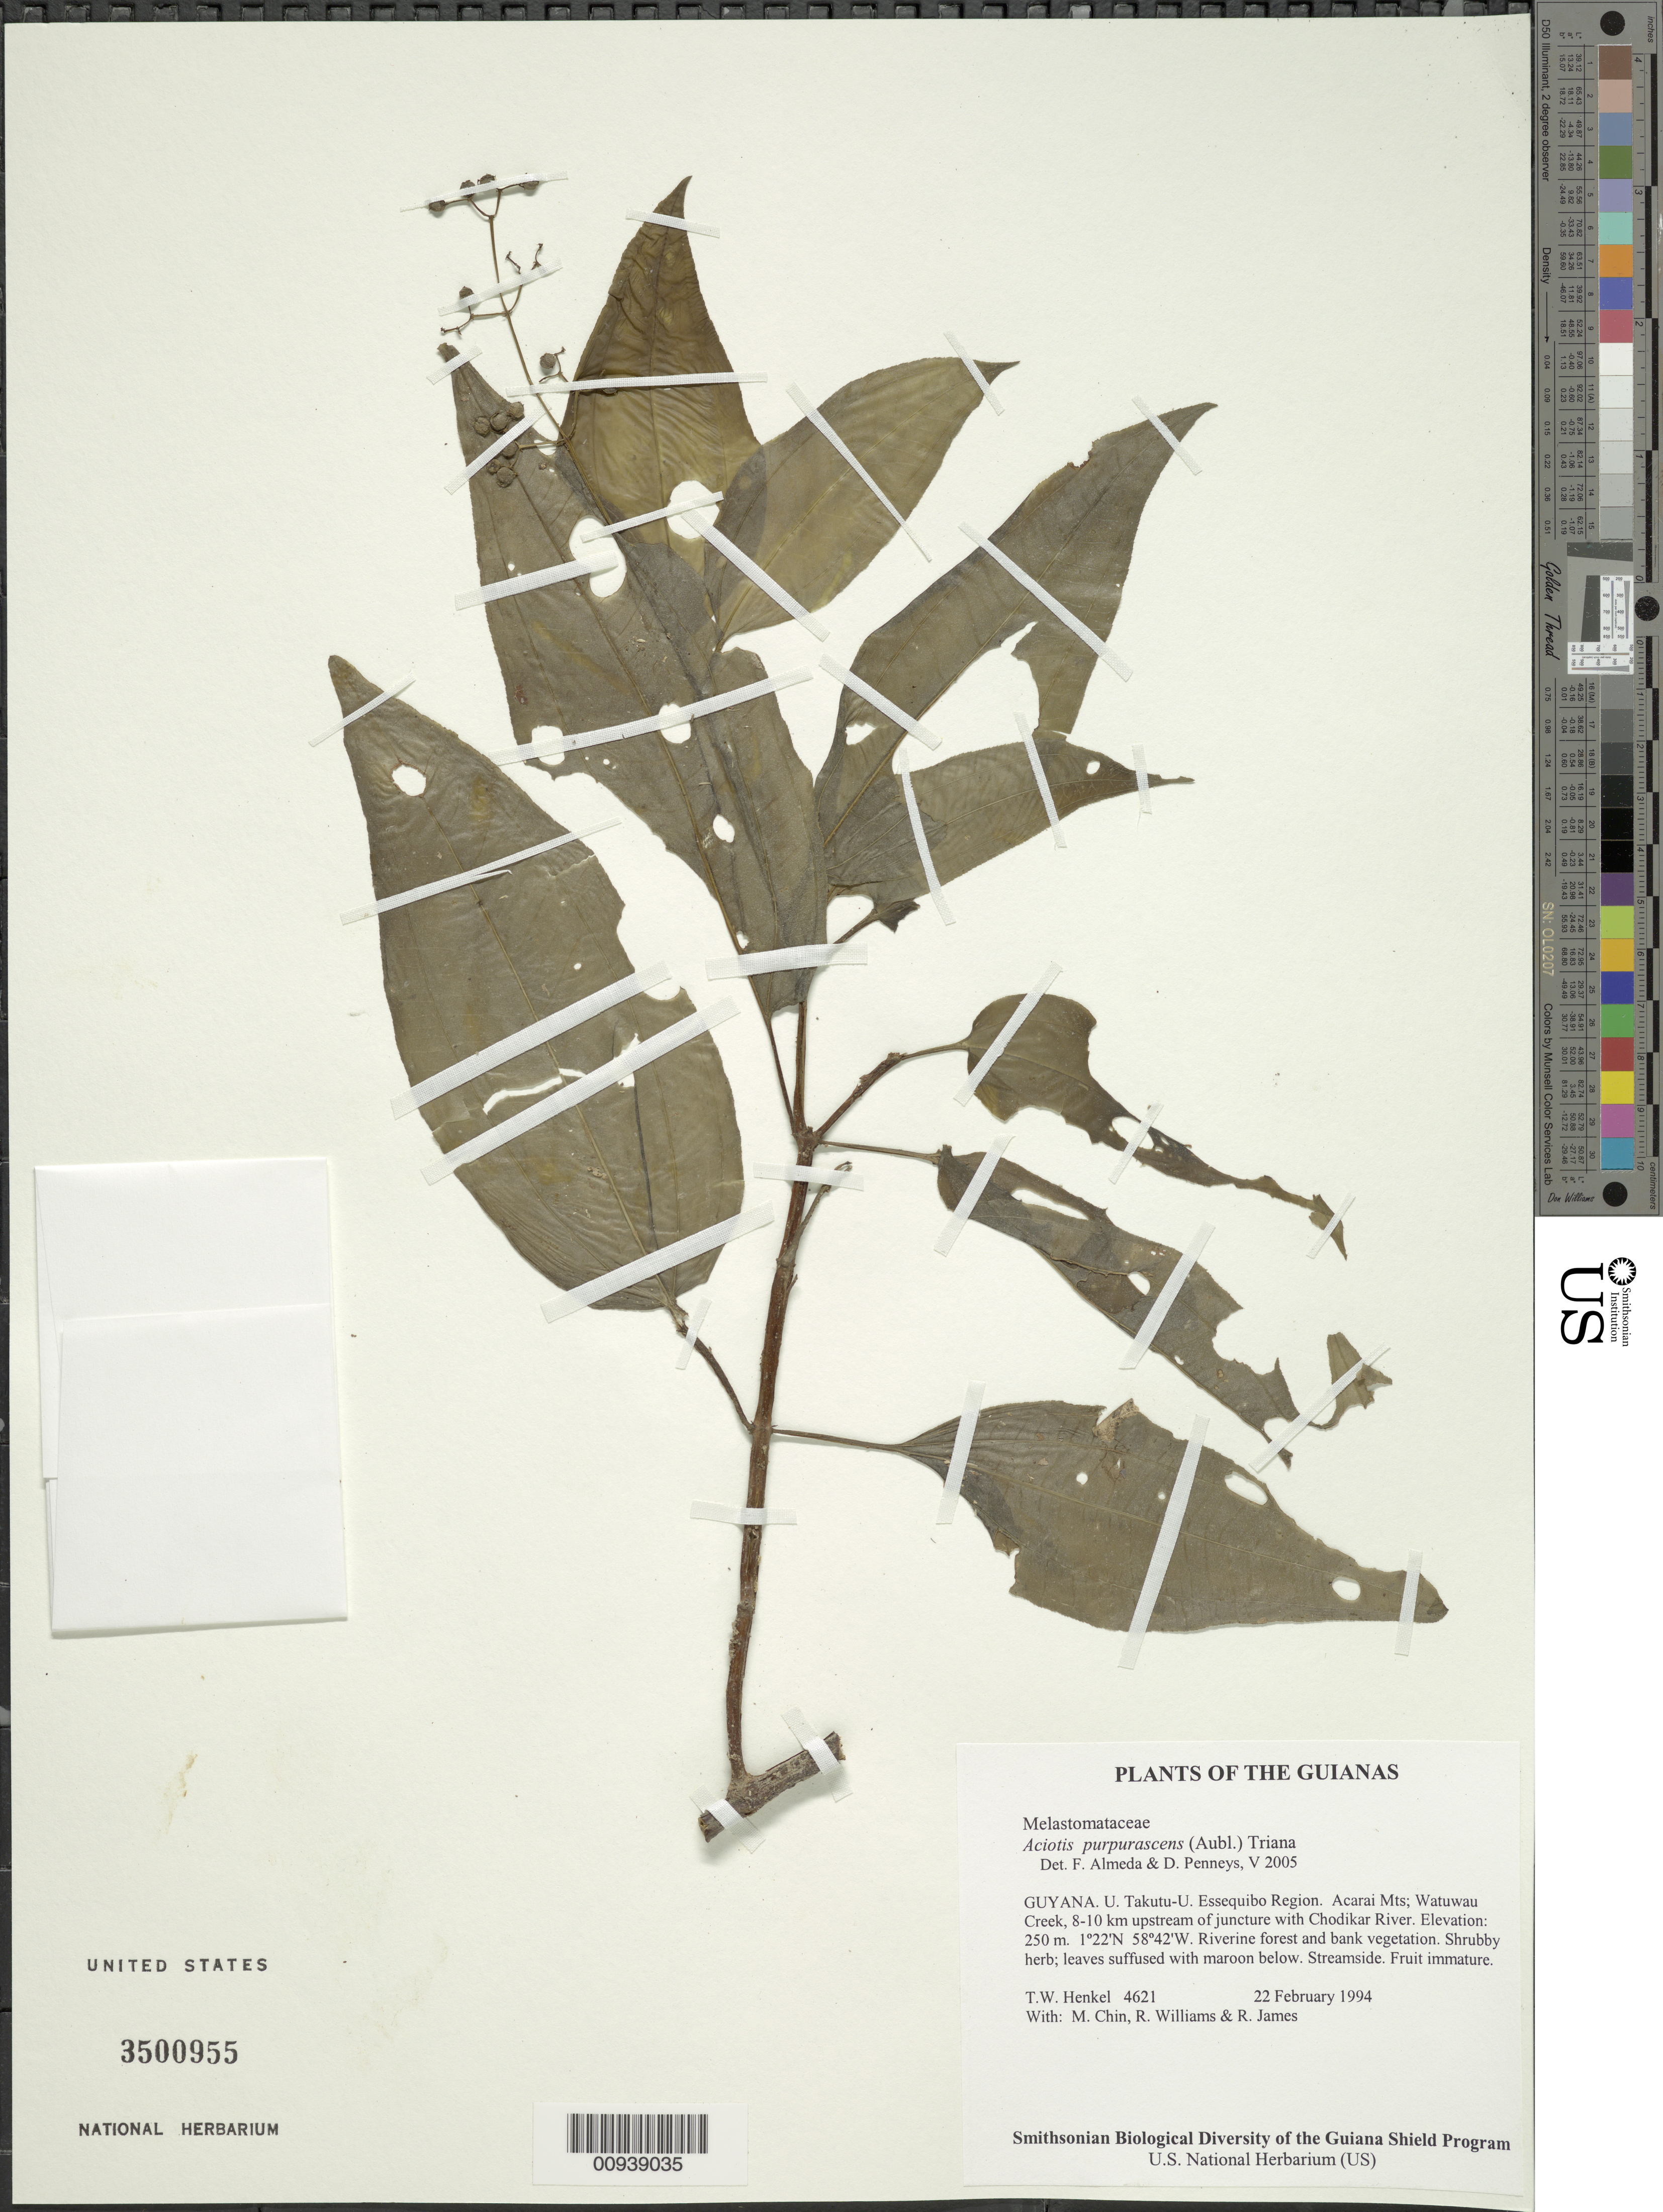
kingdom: Plantae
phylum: Tracheophyta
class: Magnoliopsida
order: Myrtales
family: Melastomataceae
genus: Aciotis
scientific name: Aciotis purpurascens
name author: (Aubl.) Triana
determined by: Almeda, F.; Penneys, D. S.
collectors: T. Henkel, M. Chin, R. Williams & R. James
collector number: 4621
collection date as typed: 22 February 1994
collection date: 1994-02-22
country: Guyana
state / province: U. Takutu-U. Essequibo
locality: Acarai Mts; Watuwau Creek, 8-10 km upstream of juncture with Chodikar River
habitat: Riverine forest and bank vegetation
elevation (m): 250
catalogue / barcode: US 3500955